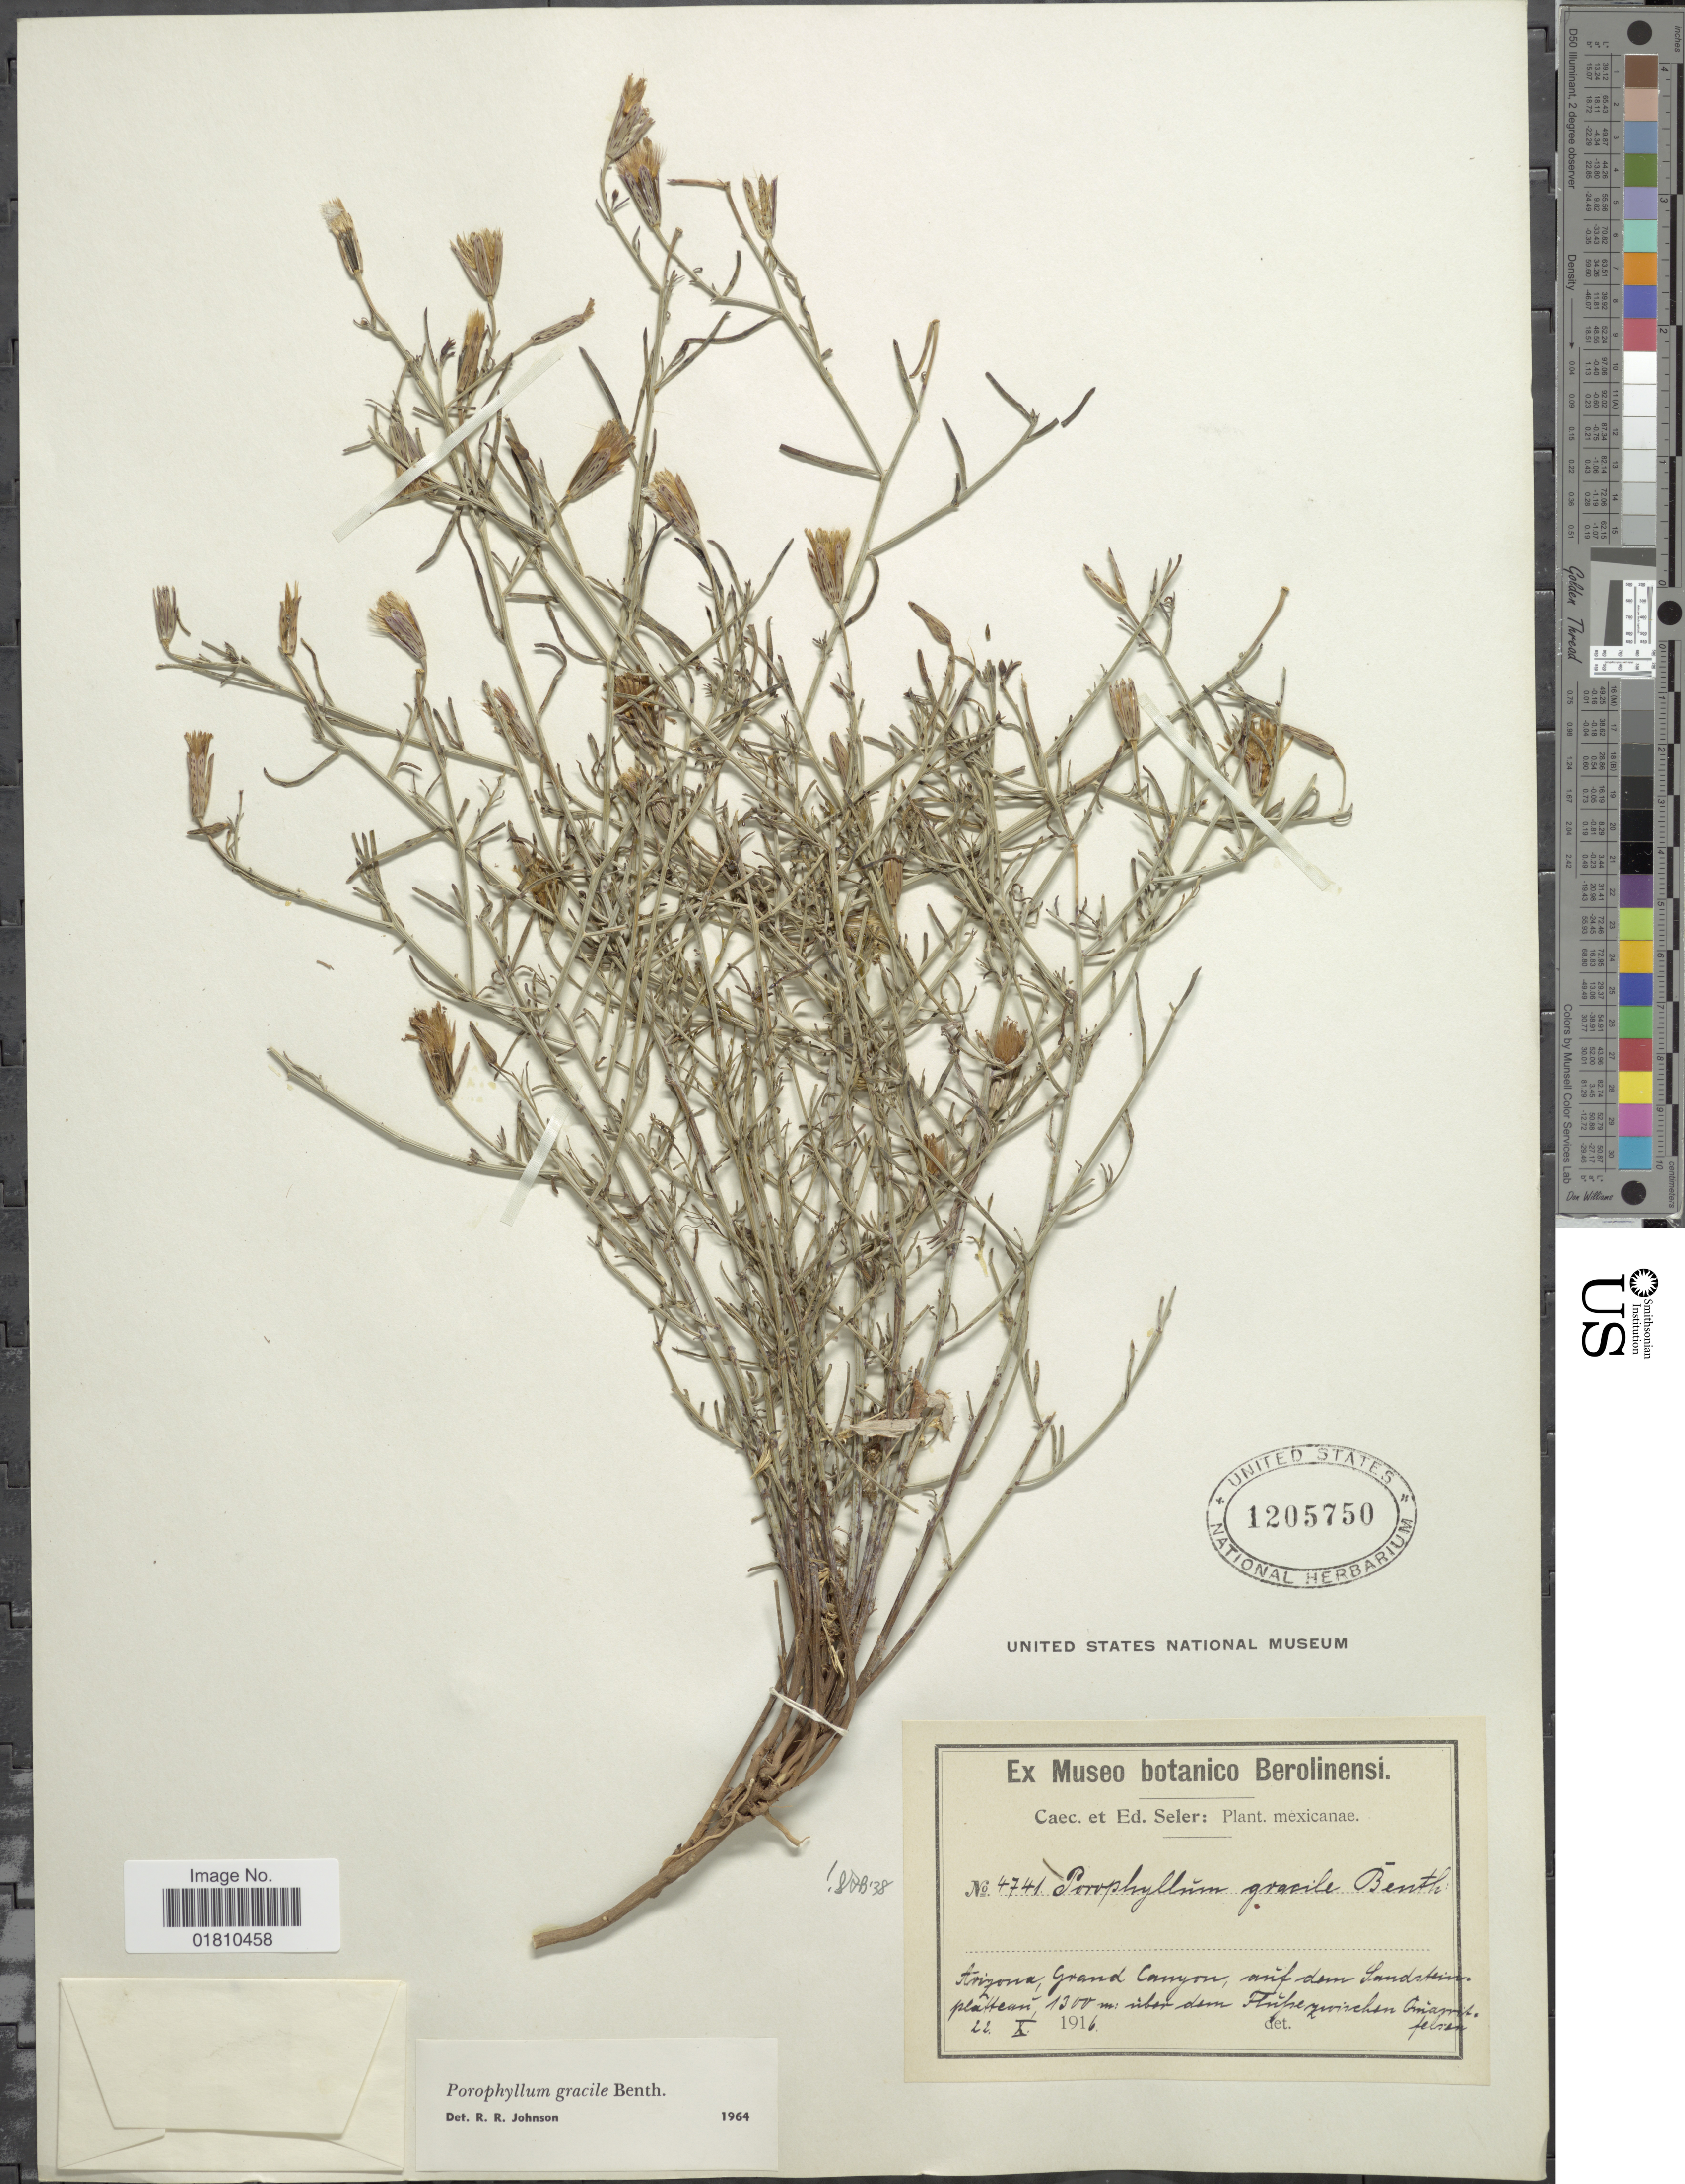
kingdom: Plantae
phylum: Tracheophyta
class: Magnoliopsida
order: Asterales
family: Asteraceae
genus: Porophyllum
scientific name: Porophyllum gracile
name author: Benth.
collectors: ex Caec. et Ed Seler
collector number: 4741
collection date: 1916-10-22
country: United States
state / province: Arizona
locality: Grand Canyon, Sandstein plateau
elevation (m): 1300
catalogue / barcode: US 1205750